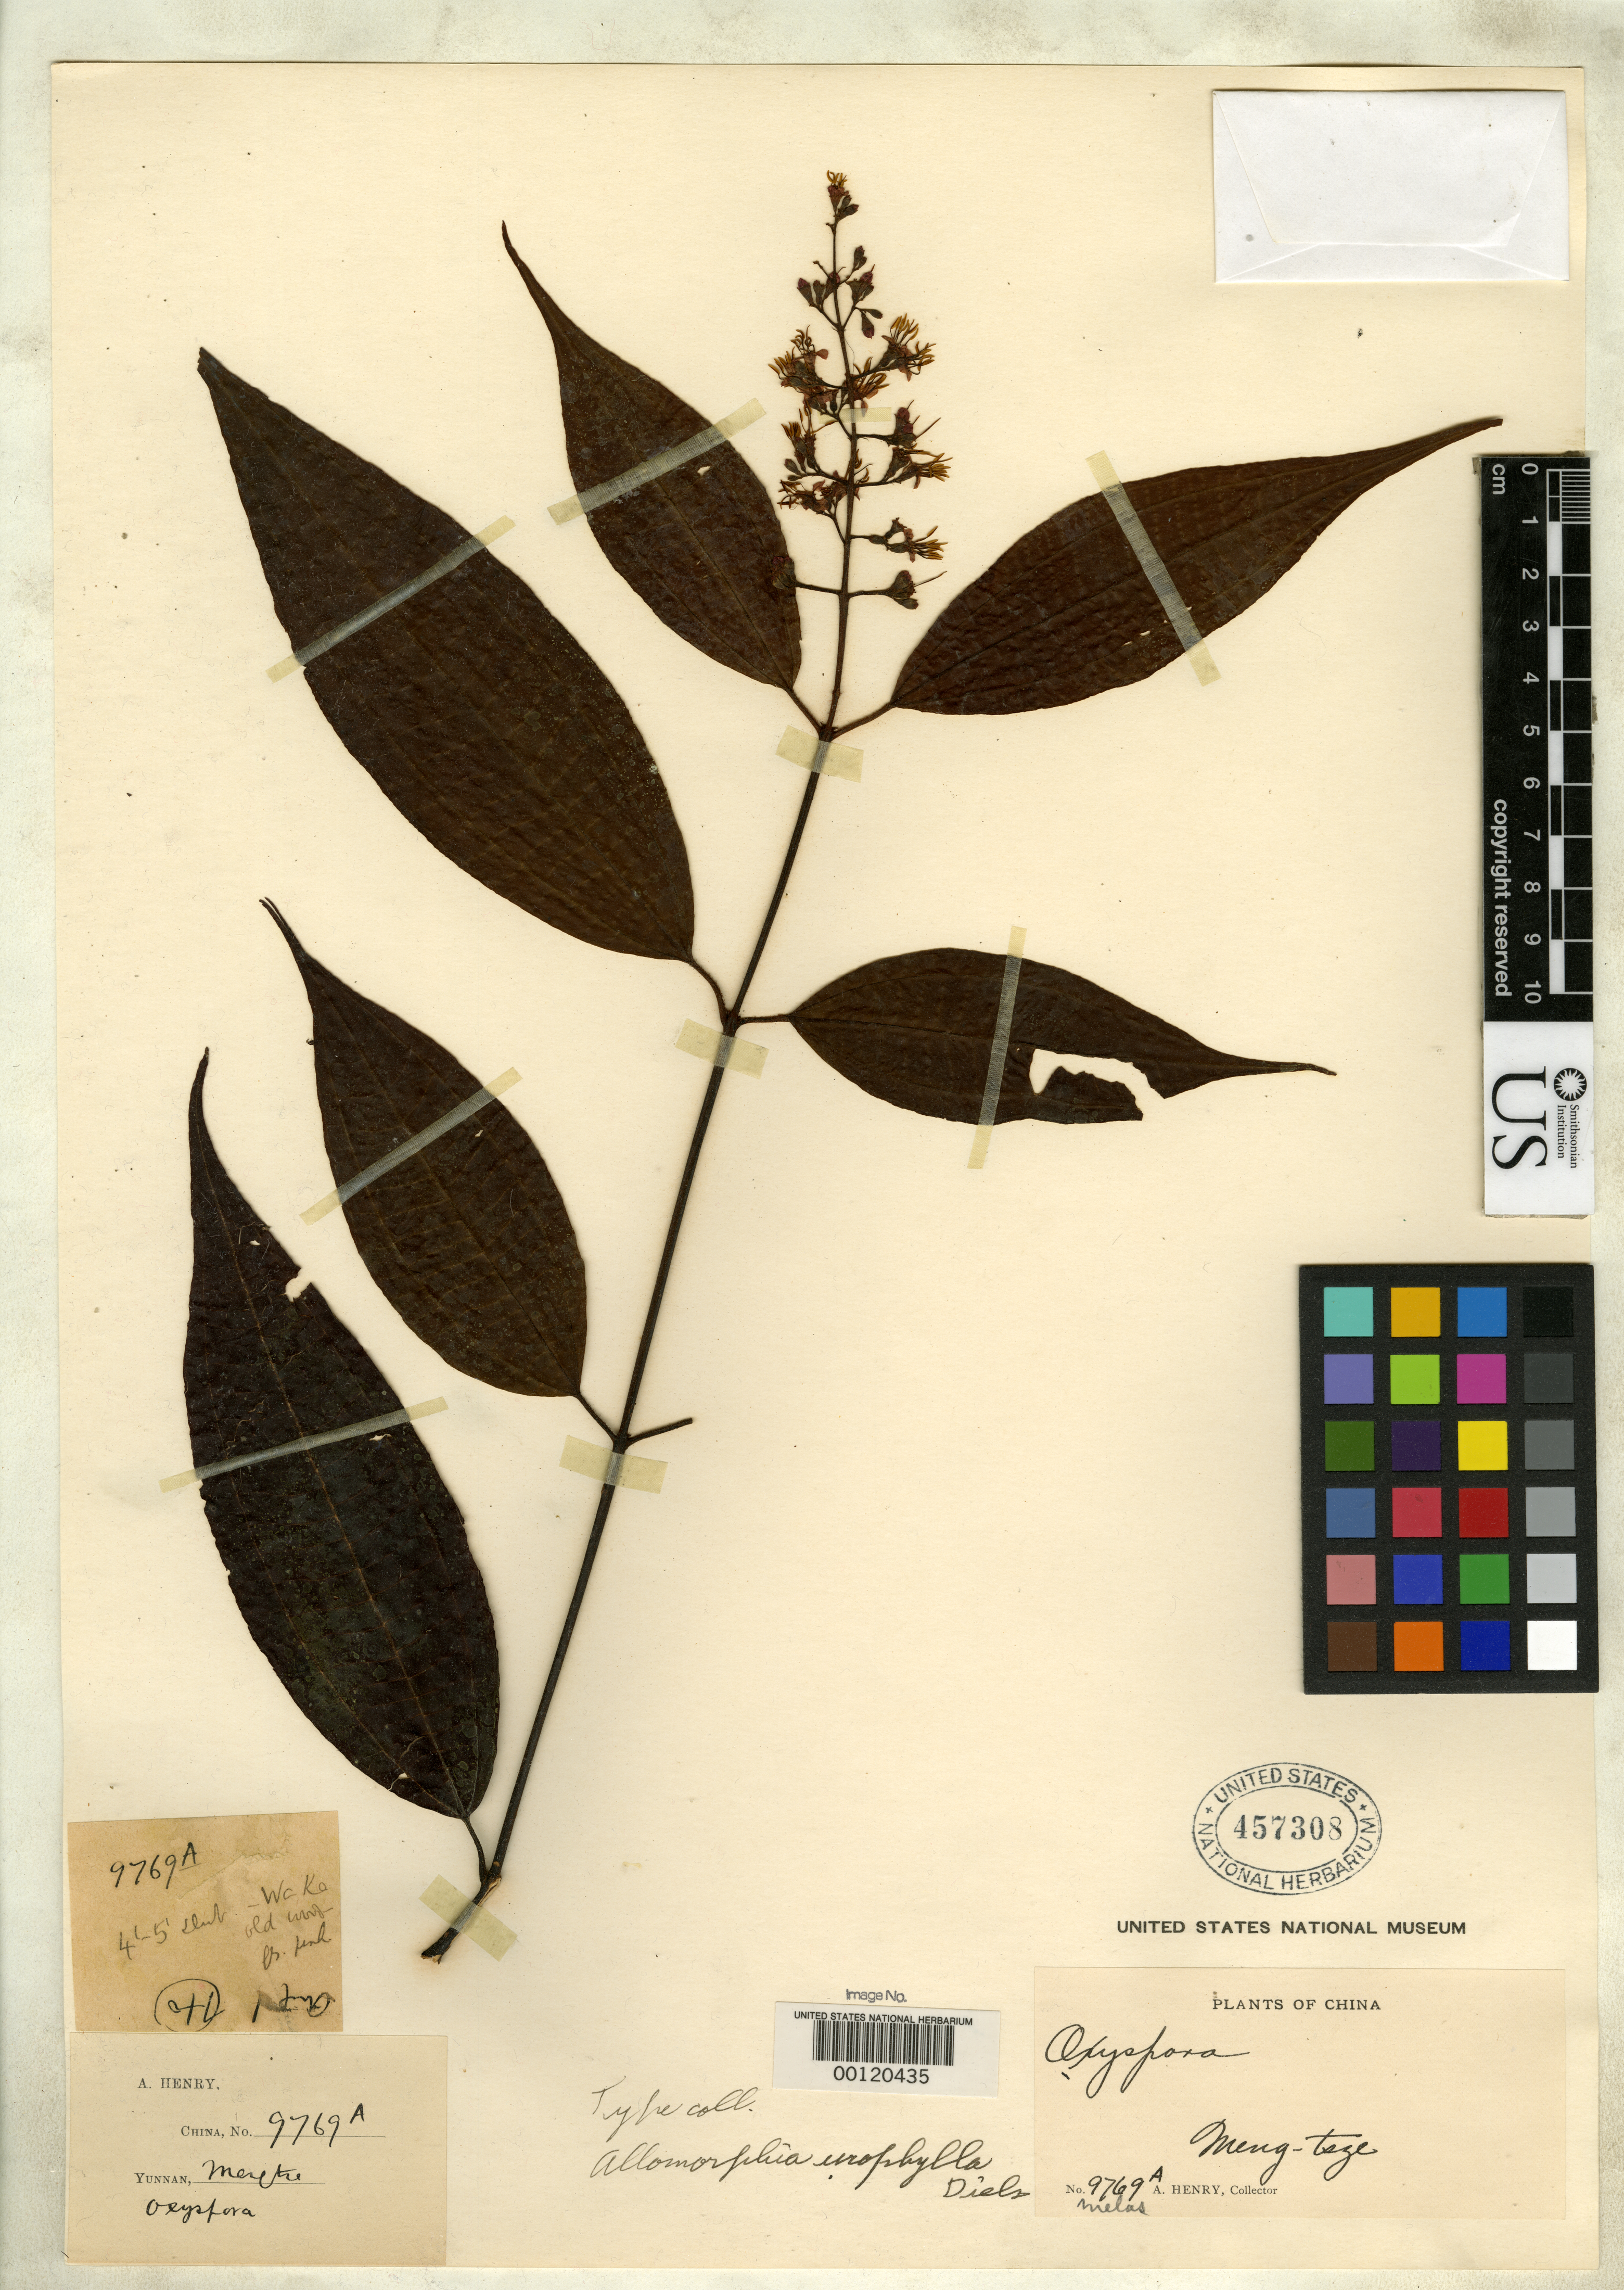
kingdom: Plantae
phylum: Tracheophyta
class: Magnoliopsida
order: Myrtales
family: Melastomataceae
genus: Allomorphia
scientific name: Allomorphia urophylla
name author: Diels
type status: Isotype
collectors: A. Henry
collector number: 9769 A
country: China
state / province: Yunnan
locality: Mengtse.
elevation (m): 1500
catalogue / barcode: US 457308